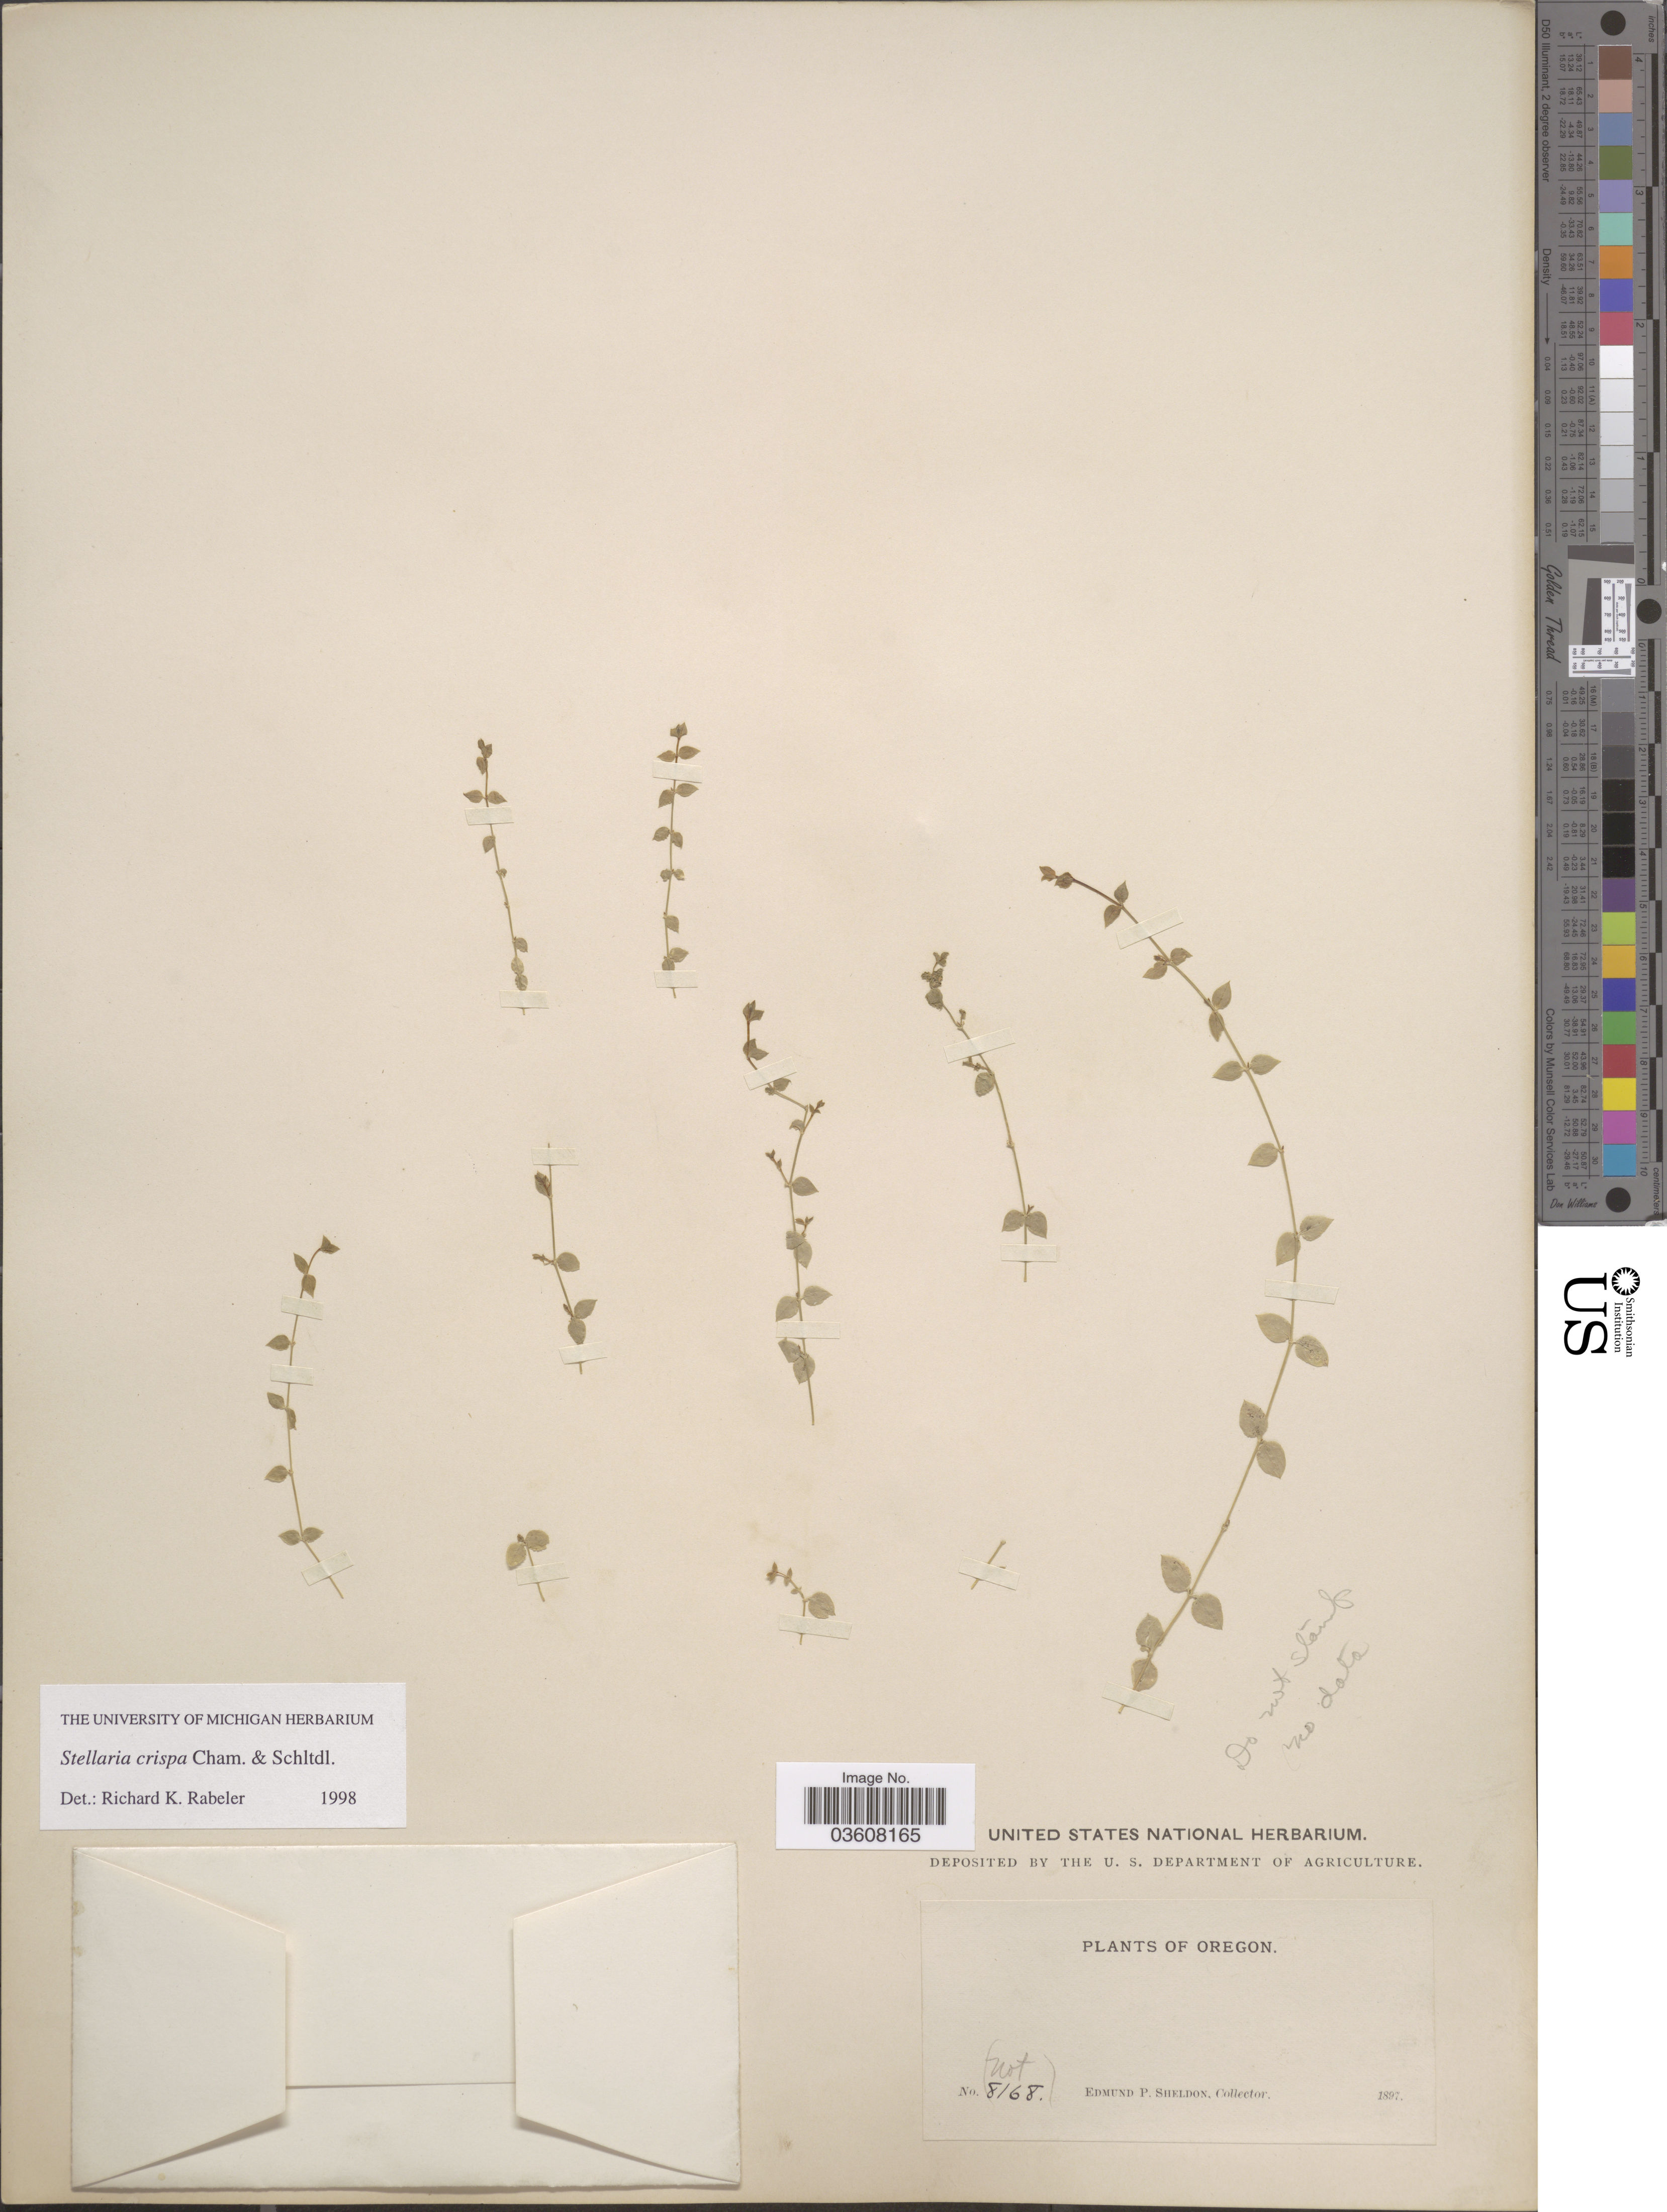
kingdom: Plantae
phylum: Tracheophyta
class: Magnoliopsida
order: Caryophyllales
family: Caryophyllaceae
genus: Stellaria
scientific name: Stellaria crispa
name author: Cham. & Schltdl.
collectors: E. P. Sheldon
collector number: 8168?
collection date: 1897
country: United States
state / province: Oregon